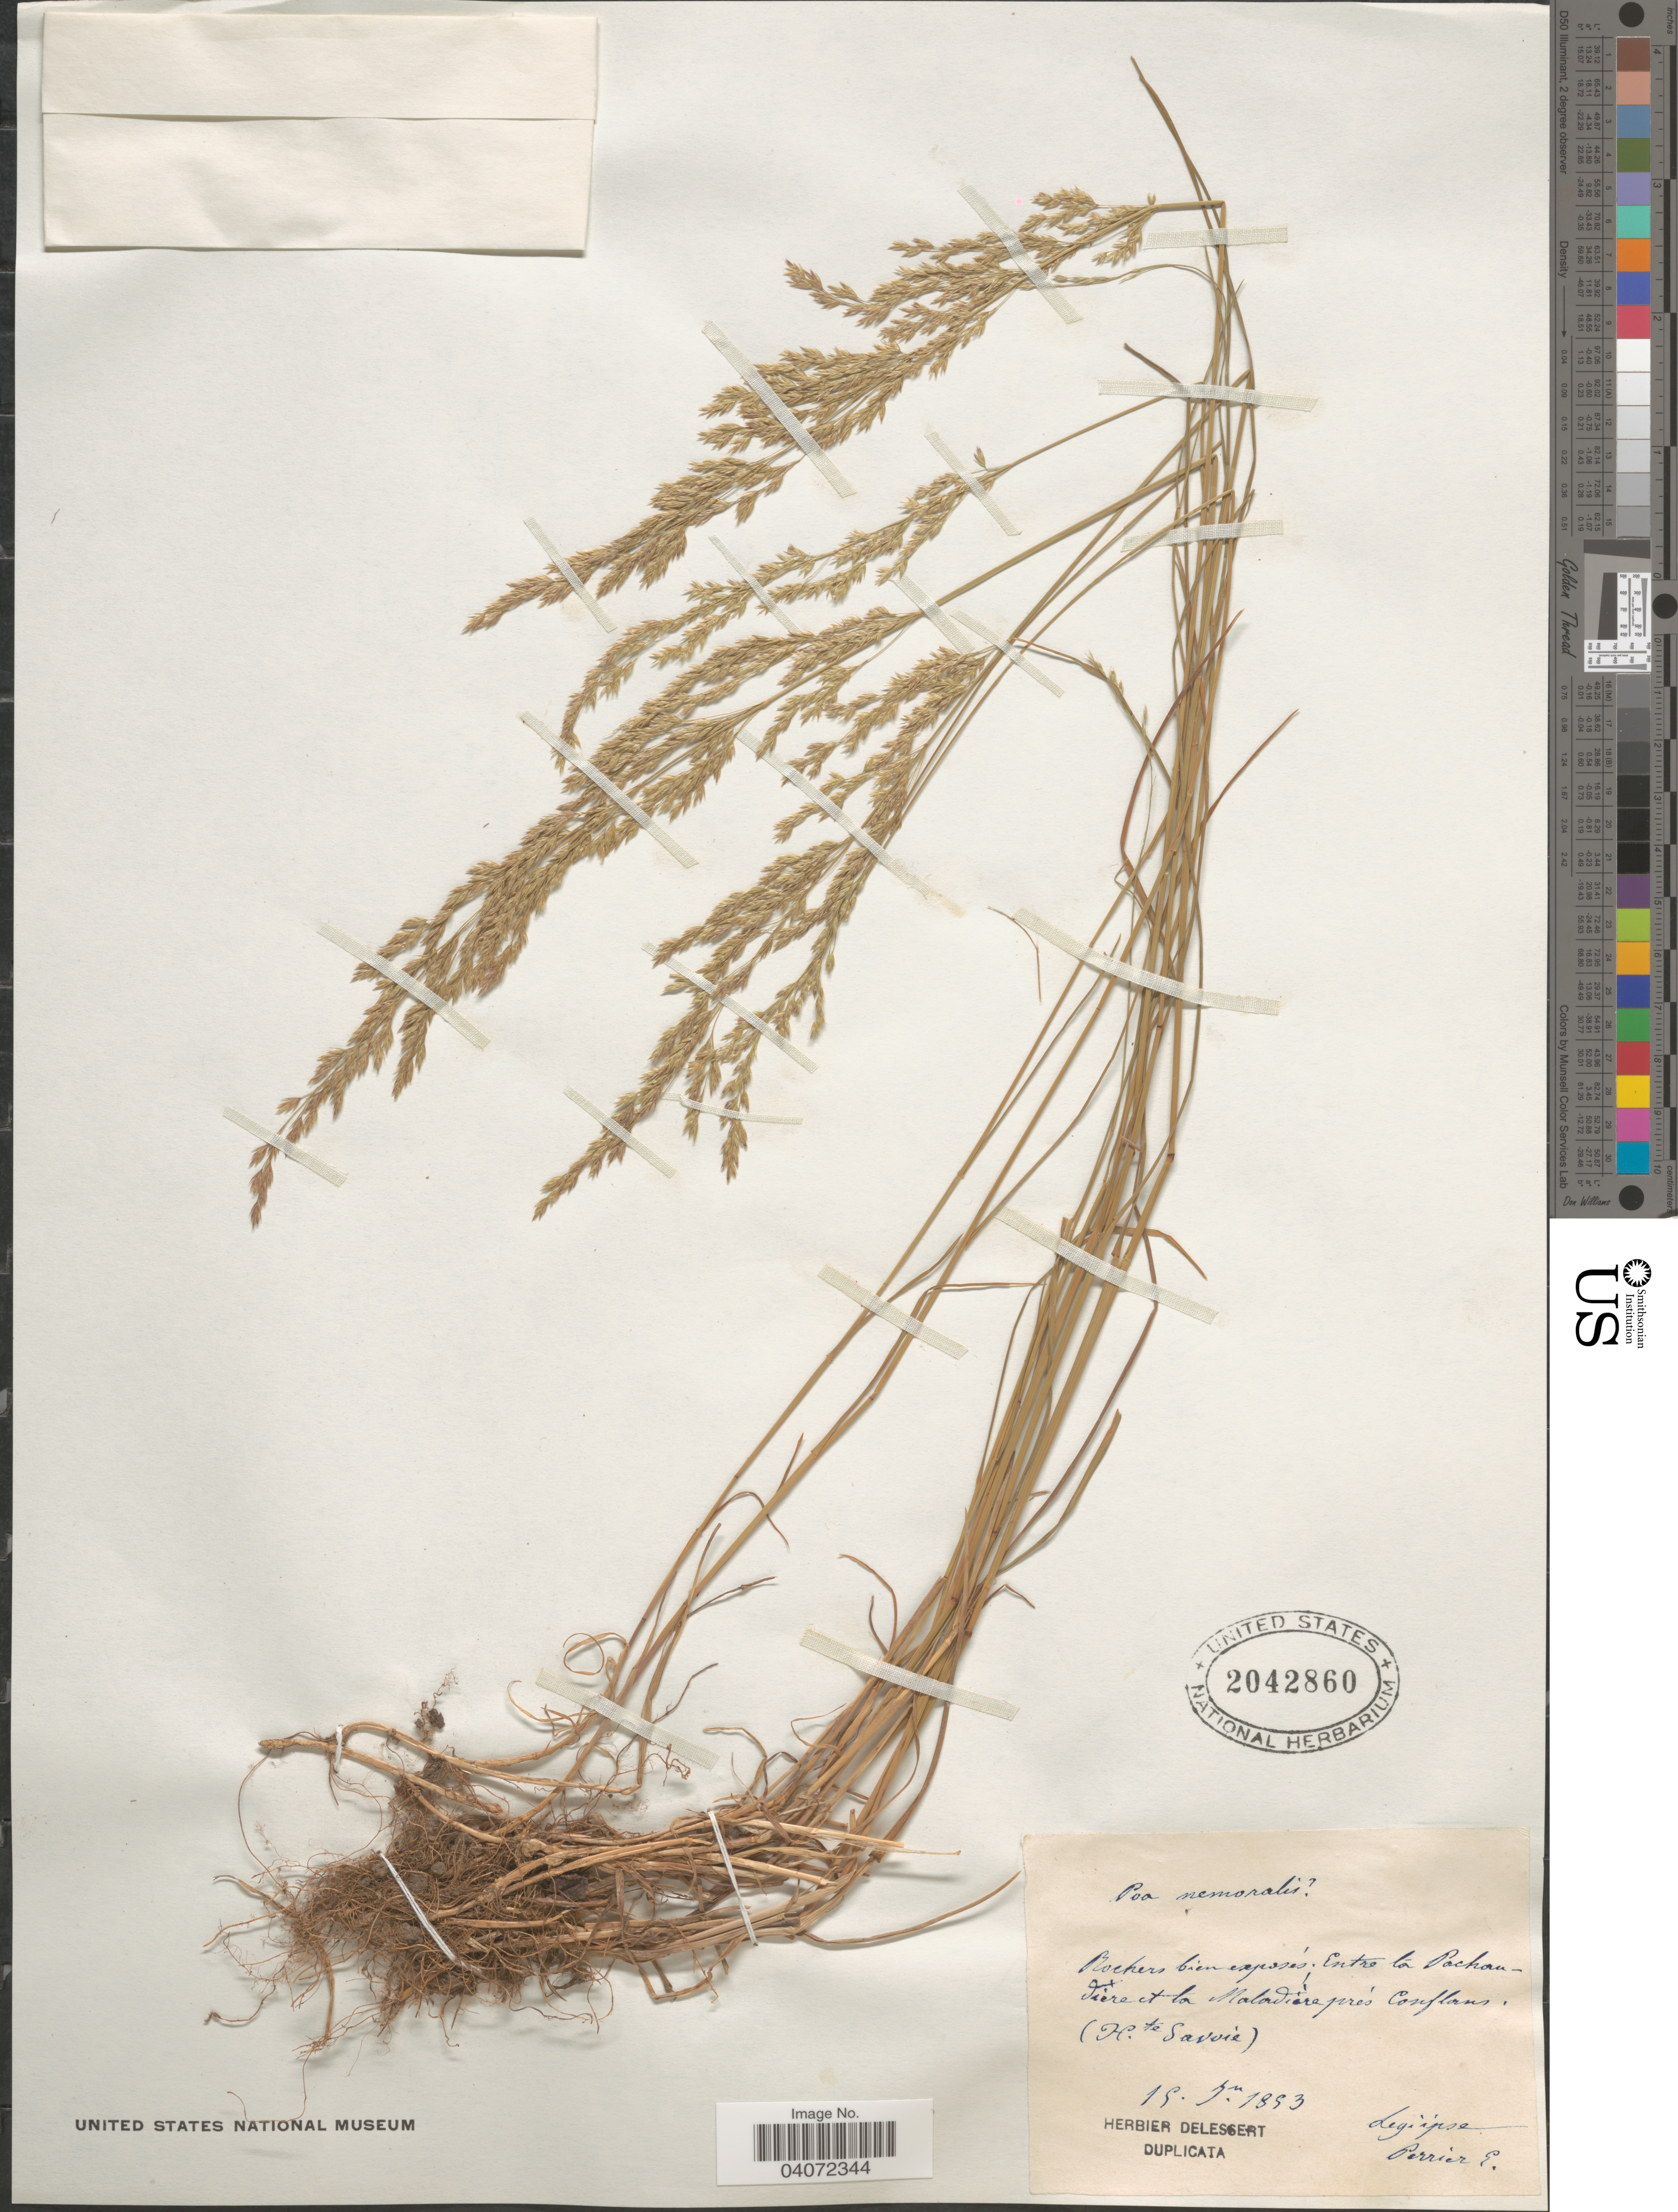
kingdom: Plantae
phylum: Tracheophyta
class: Liliopsida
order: Poales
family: Poaceae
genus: Poa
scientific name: Poa nemoralis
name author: L.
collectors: E. Perrier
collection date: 1853-09-15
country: France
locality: Entre la Pachaudière et la Maladiere près Conflans, (Hte Savoie).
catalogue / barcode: US 2042860